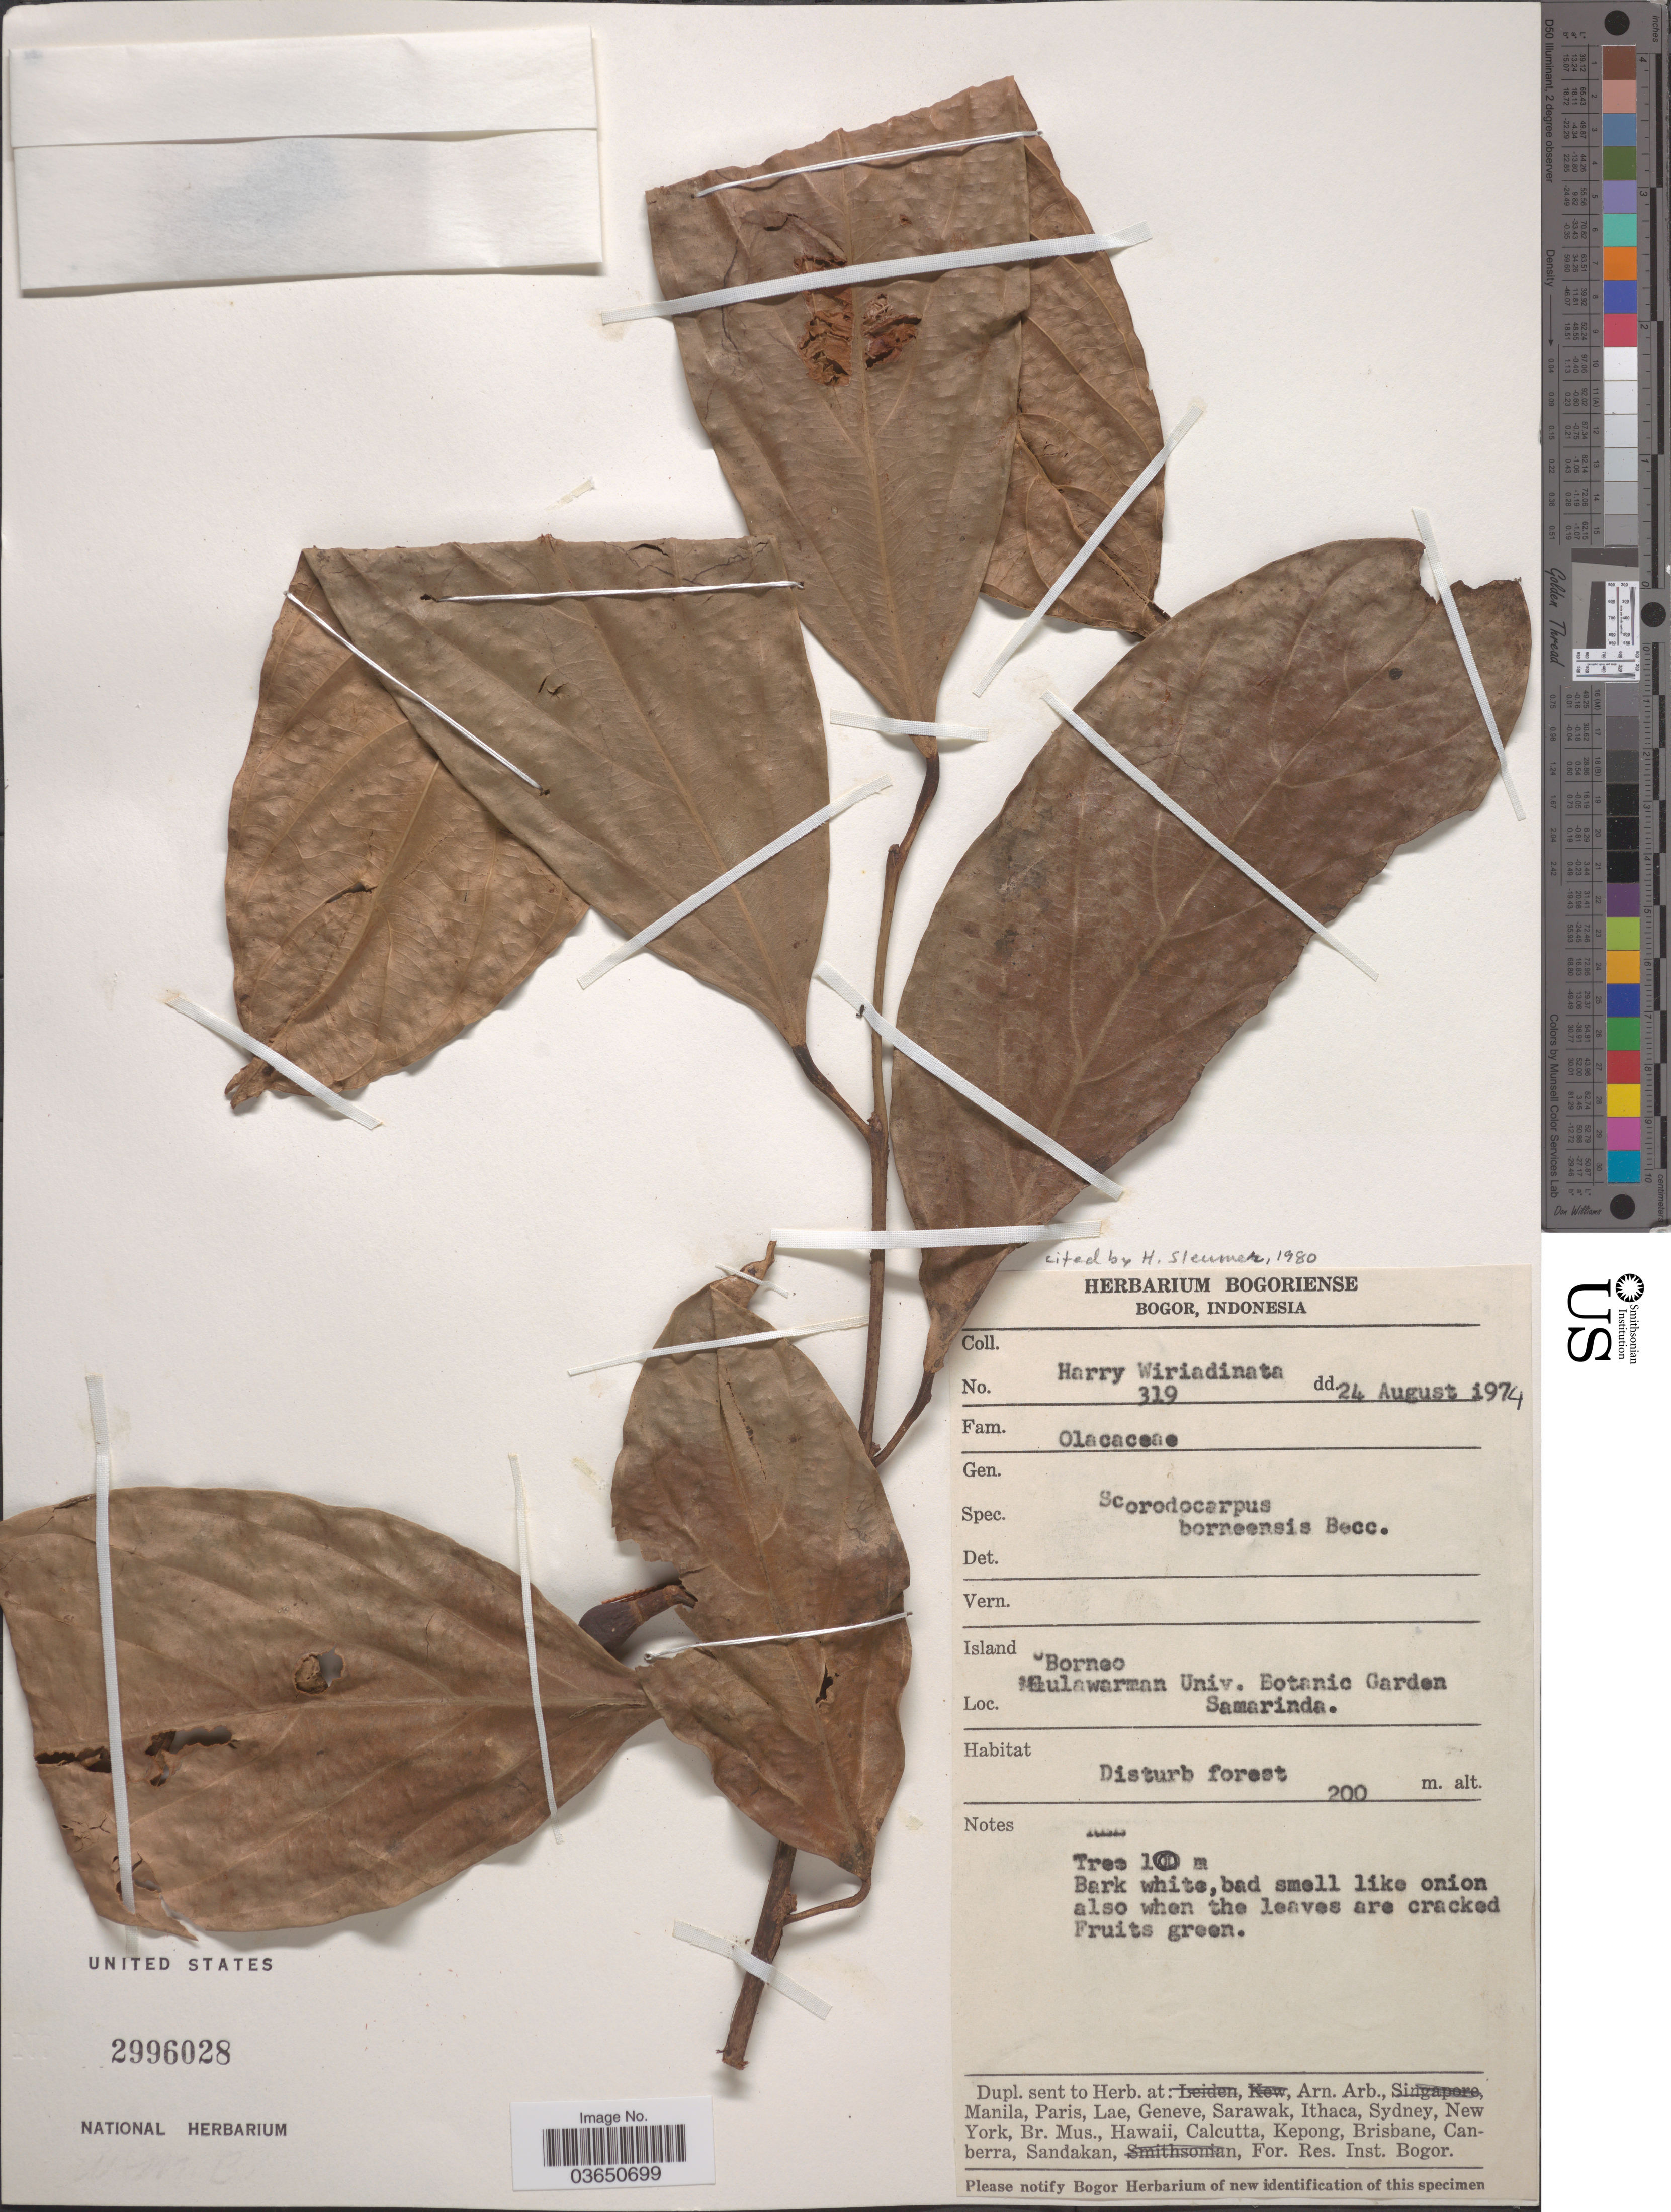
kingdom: Plantae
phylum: Tracheophyta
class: Magnoliopsida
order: Santalales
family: Strombosiaceae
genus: Scorodocarpus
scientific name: Scorodocarpus borneensis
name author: (Baill.) Becc.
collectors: H. Wiriadinata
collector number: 319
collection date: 1974-08-24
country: Indonesia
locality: Island Borneo. Mulawarman Univ. Botanic Garden Samarinda.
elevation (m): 200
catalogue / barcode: US 2996028